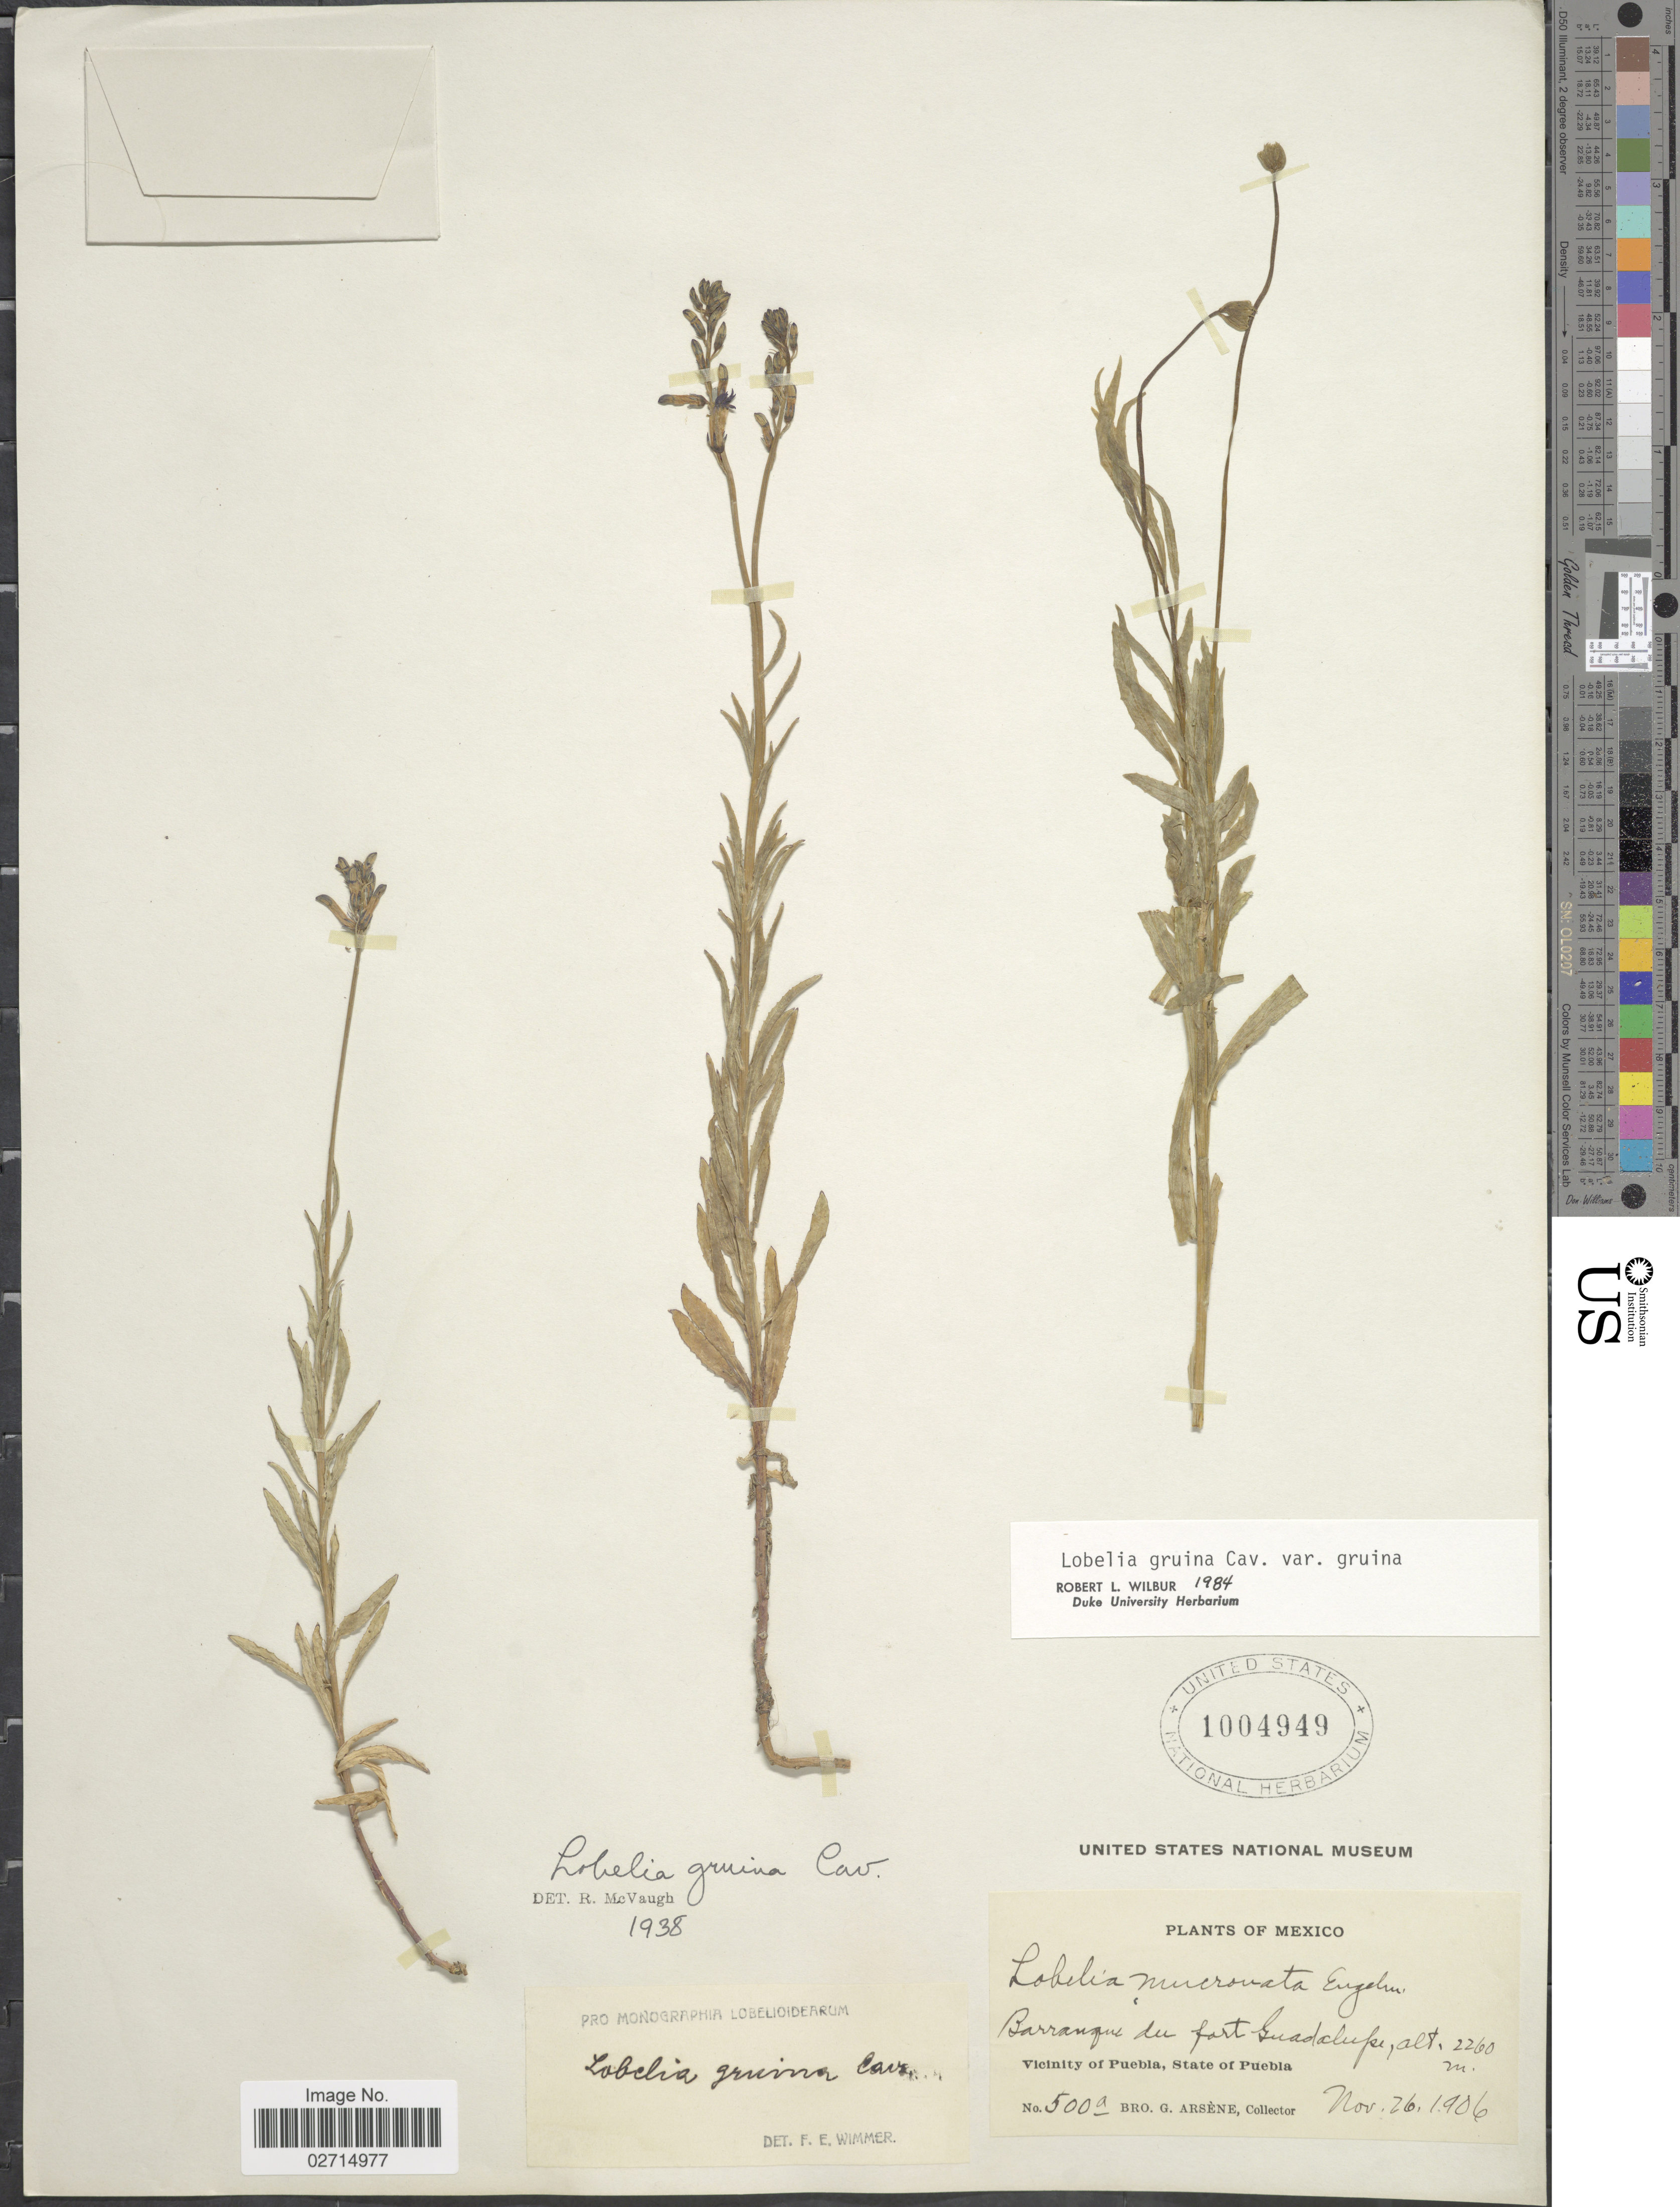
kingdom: Plantae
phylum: Tracheophyta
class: Magnoliopsida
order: Asterales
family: Campanulaceae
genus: Lobelia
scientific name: Lobelia gruina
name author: Cav.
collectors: Bro. G. Arsène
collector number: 500a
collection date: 1906-11-26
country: Mexico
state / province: Puebla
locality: Barranque du fort Guadalupe, Vicinity of Puebla, State of Puebla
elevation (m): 2260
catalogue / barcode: US 1004949